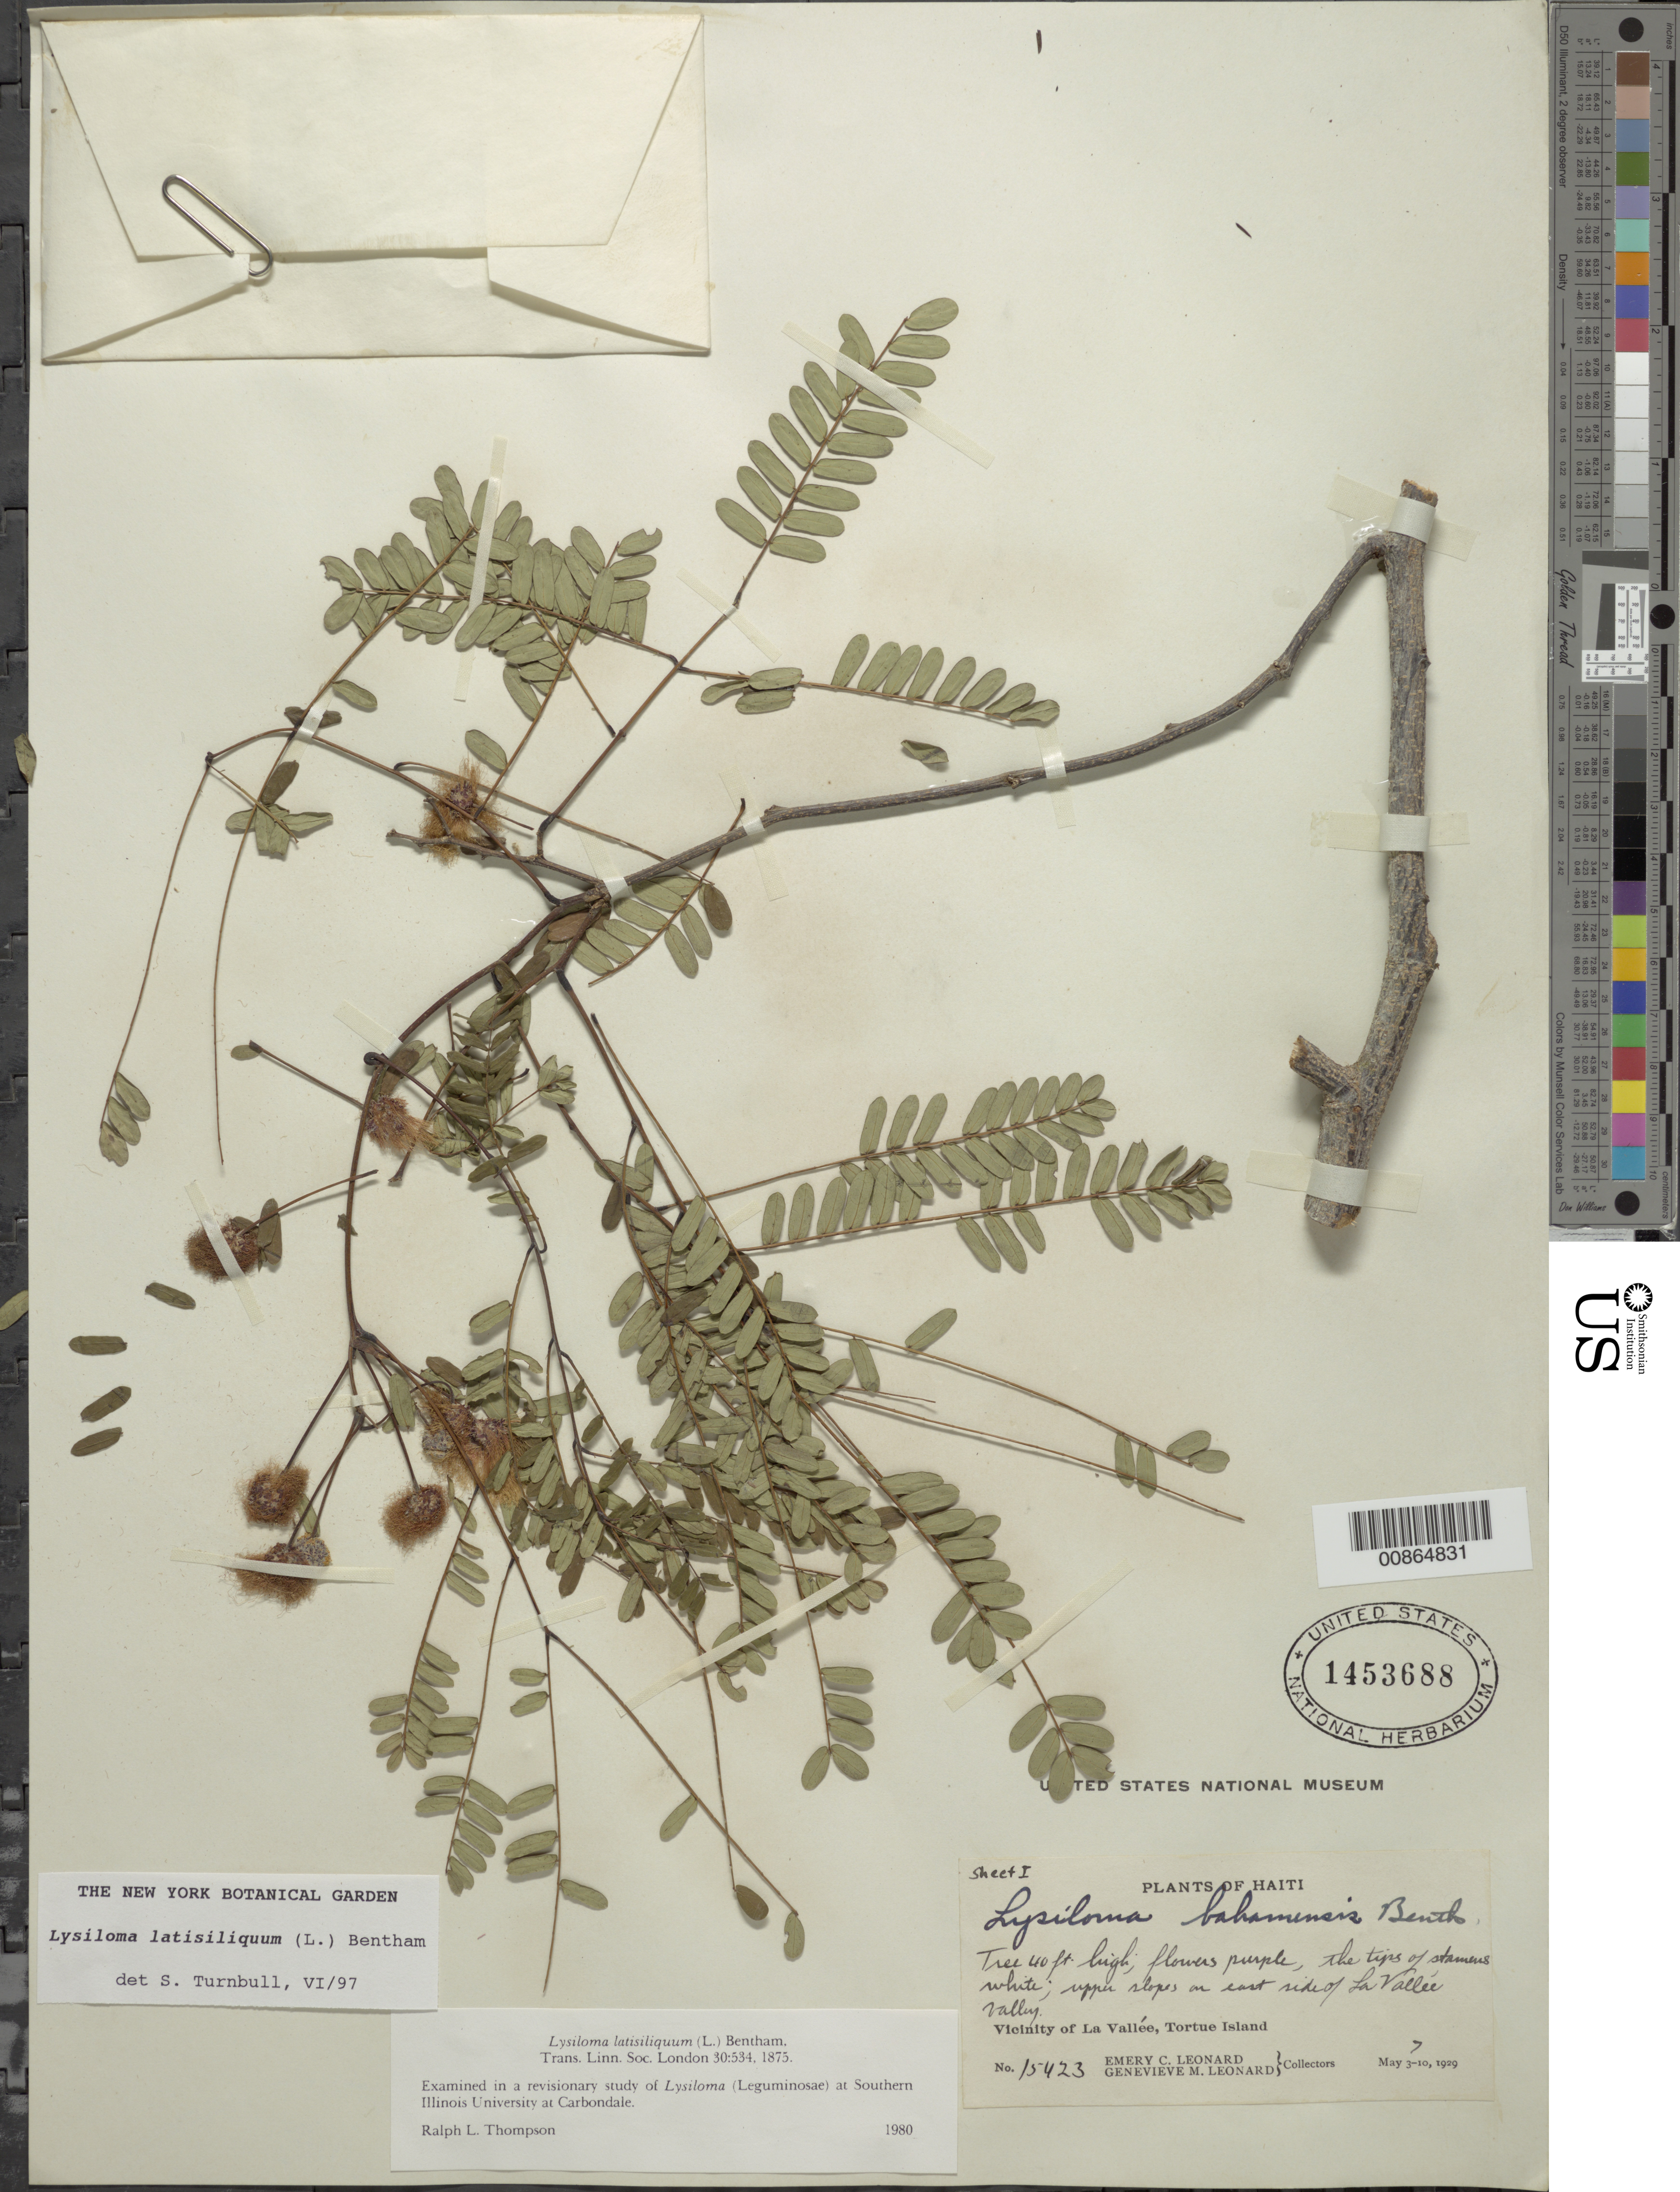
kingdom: Plantae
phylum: Tracheophyta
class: Magnoliopsida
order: Fabales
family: Fabaceae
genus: Lysiloma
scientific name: Lysiloma latisiliquum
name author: (L.) Benth.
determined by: Turnbull, S.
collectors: E. C. Leonard & G. M. Leonard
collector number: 15423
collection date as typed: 07 May 1929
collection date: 1929-05-07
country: Haiti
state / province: Nord-Óuest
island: Île de la Tortue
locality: Vicinity of La Vallée, Tortue Island. Upper slopes on east side of La Vallée valley.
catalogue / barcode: US 1453688